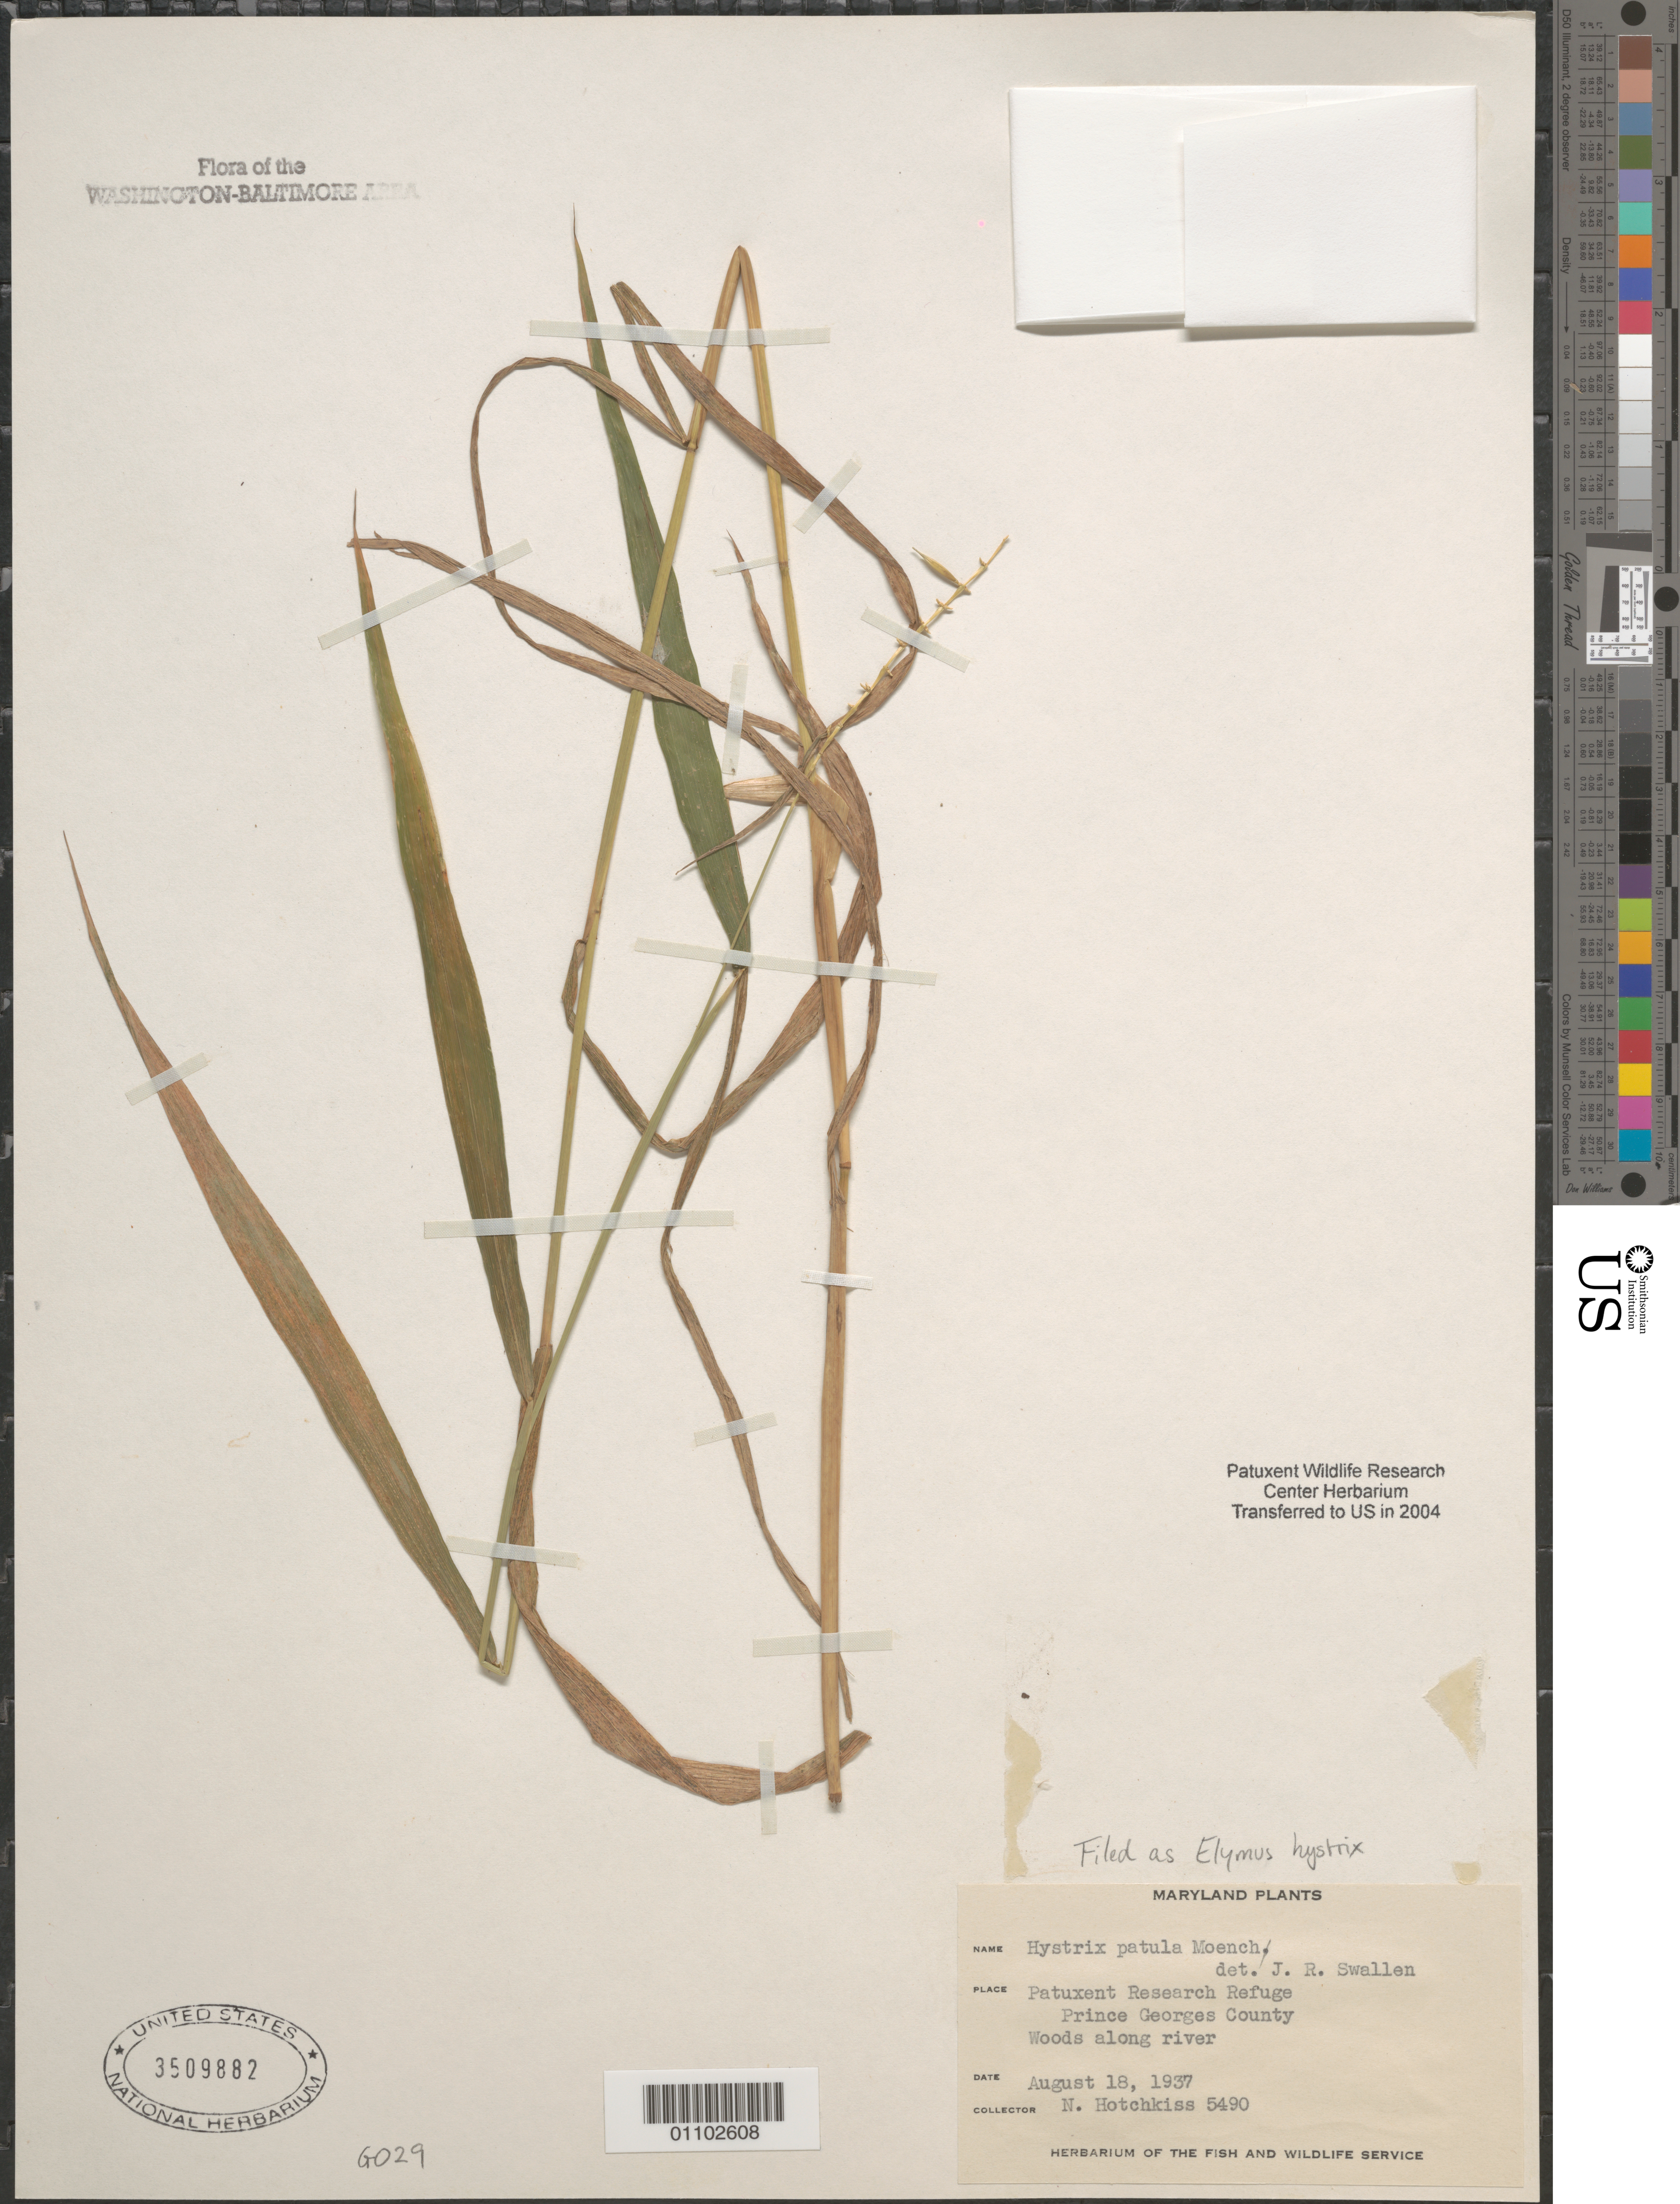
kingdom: Plantae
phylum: Tracheophyta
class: Liliopsida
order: Poales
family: Poaceae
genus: Elymus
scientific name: Elymus hystrix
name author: L.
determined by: Swallen, Jason R.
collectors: N. Hotchkiss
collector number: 5490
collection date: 1937-08-18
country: United States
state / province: Maryland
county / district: Prince George's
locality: Patuxent Research Refuge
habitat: Woods along river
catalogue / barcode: US 3509882